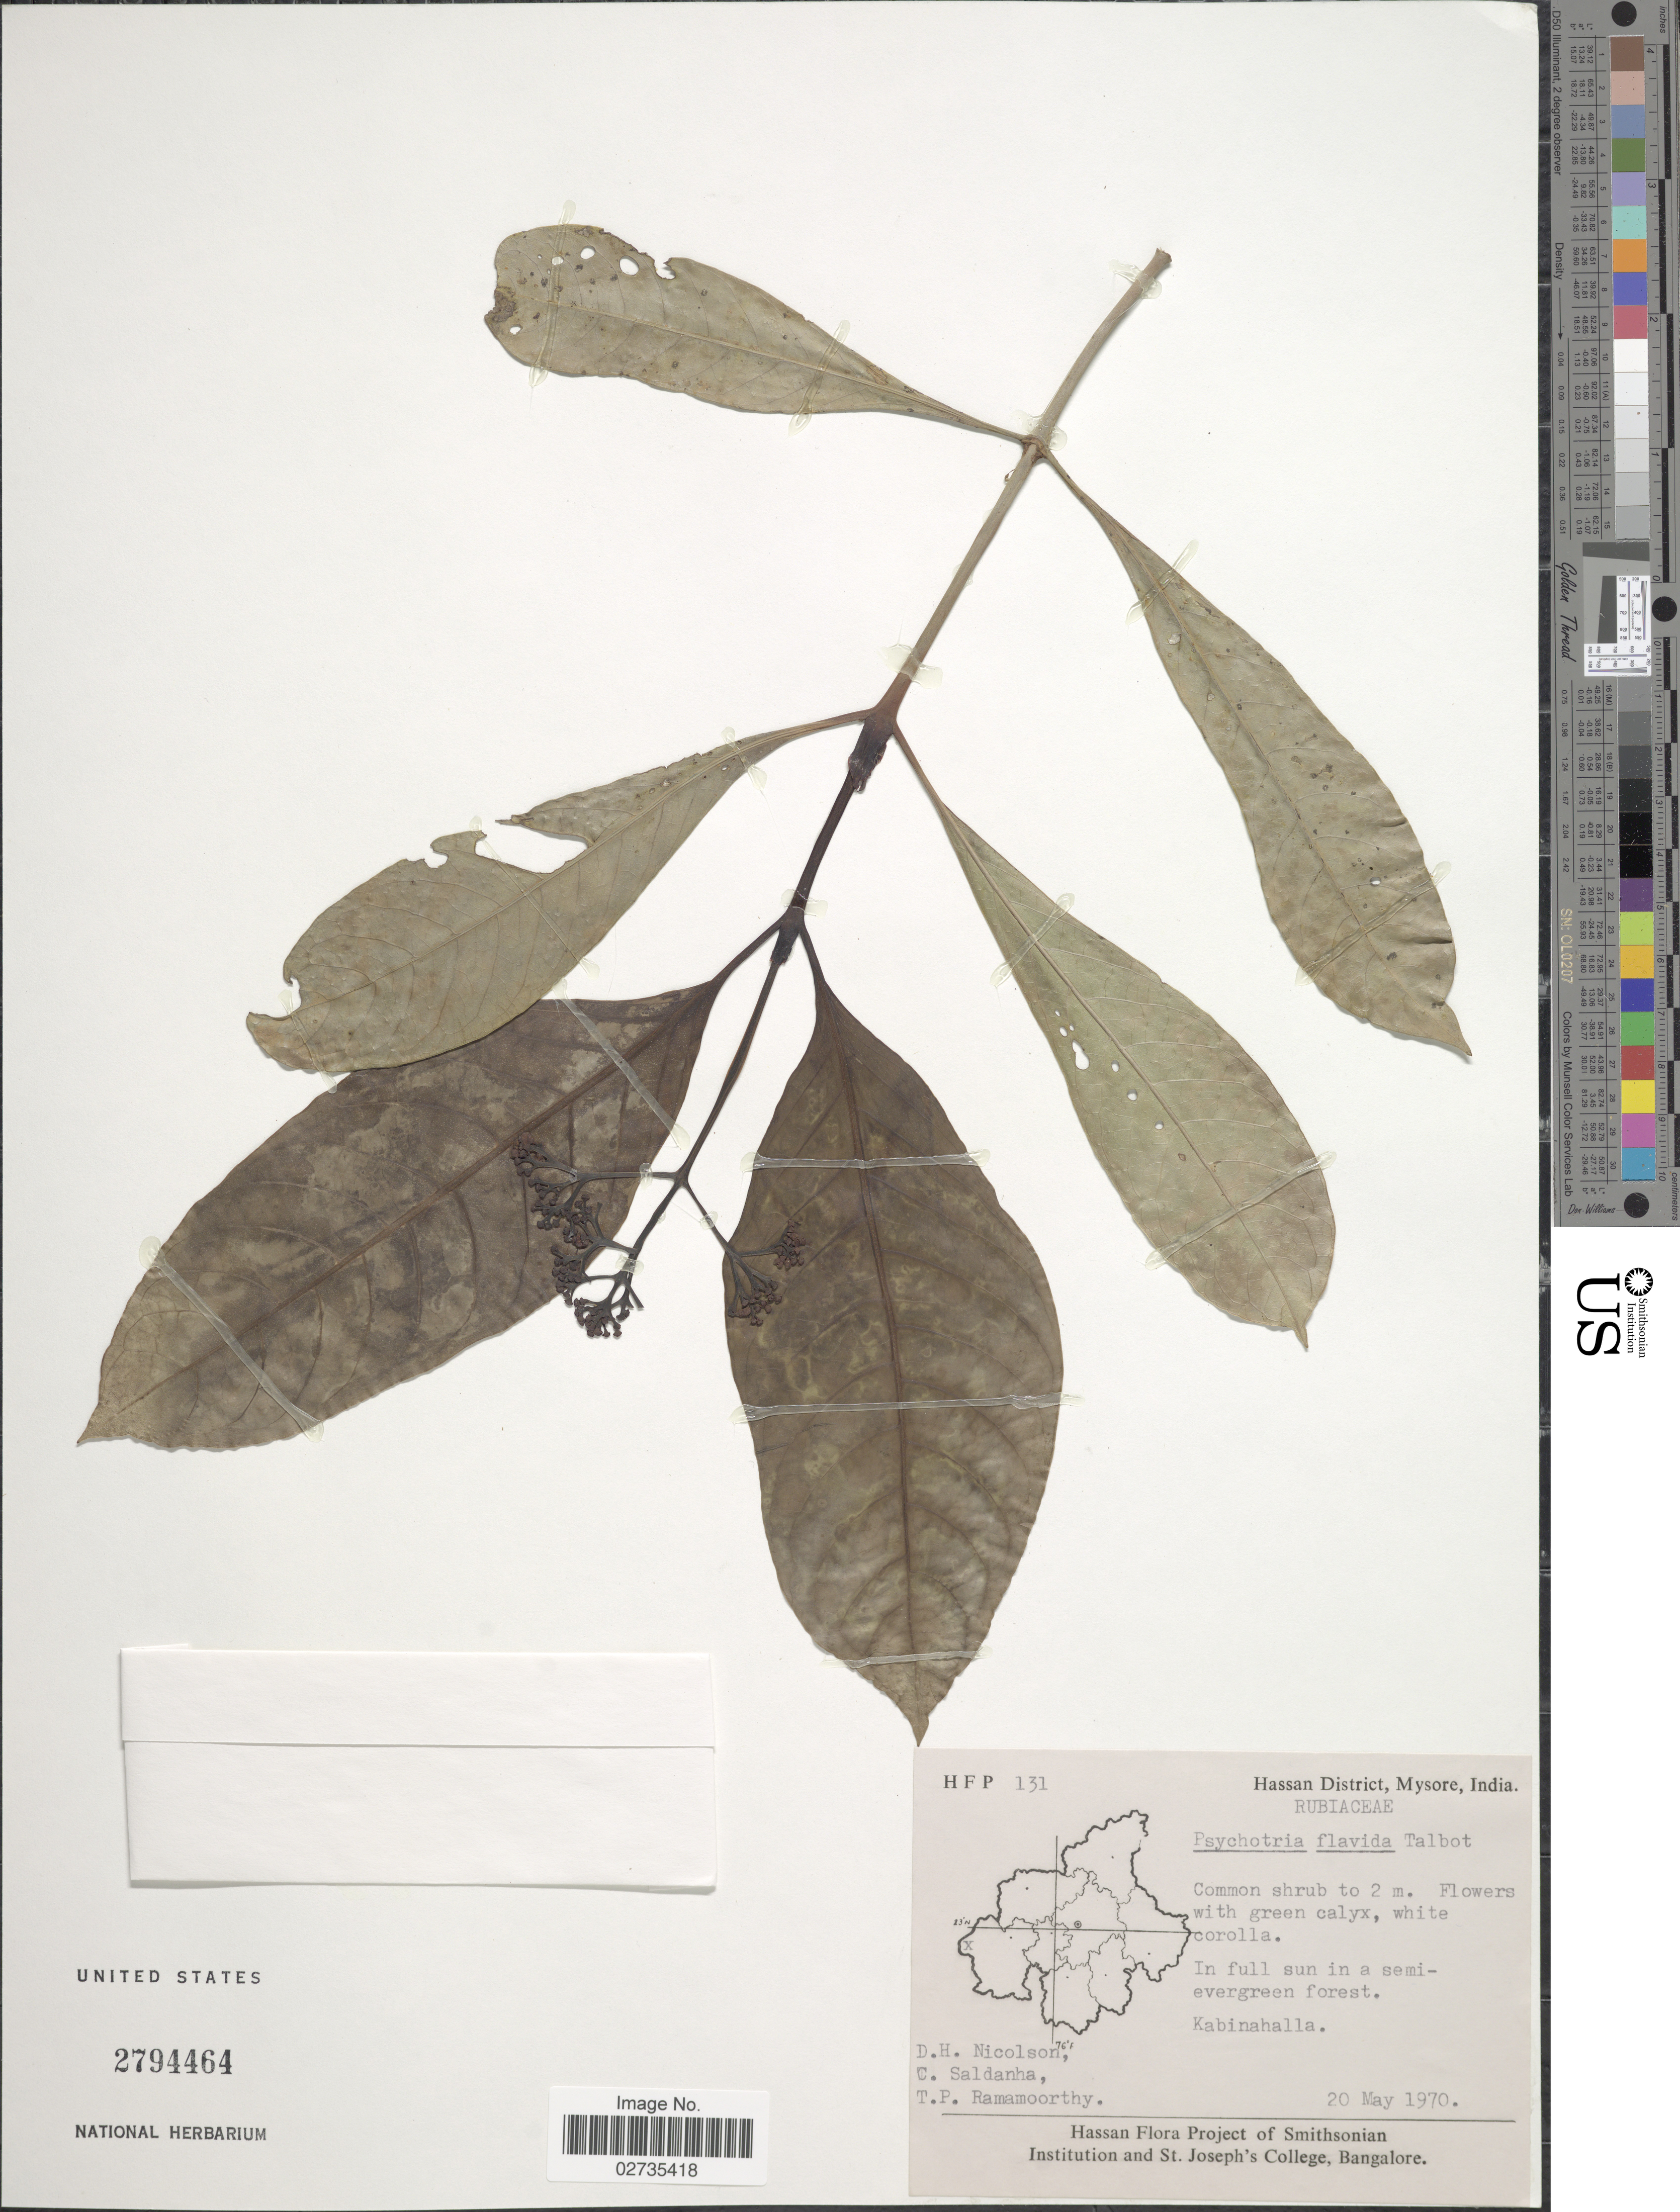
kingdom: Plantae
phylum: Tracheophyta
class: Magnoliopsida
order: Gentianales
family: Rubiaceae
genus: Psychotria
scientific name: Psychotria flavida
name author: Talbot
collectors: D. H. Nicolson, C. Saldanha & T. P. Ramamoorthy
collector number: HFP 131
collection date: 1970-05-20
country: India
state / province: Karnataka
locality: Hassan District, Mysore. Kabinahalla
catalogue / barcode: US 2794464